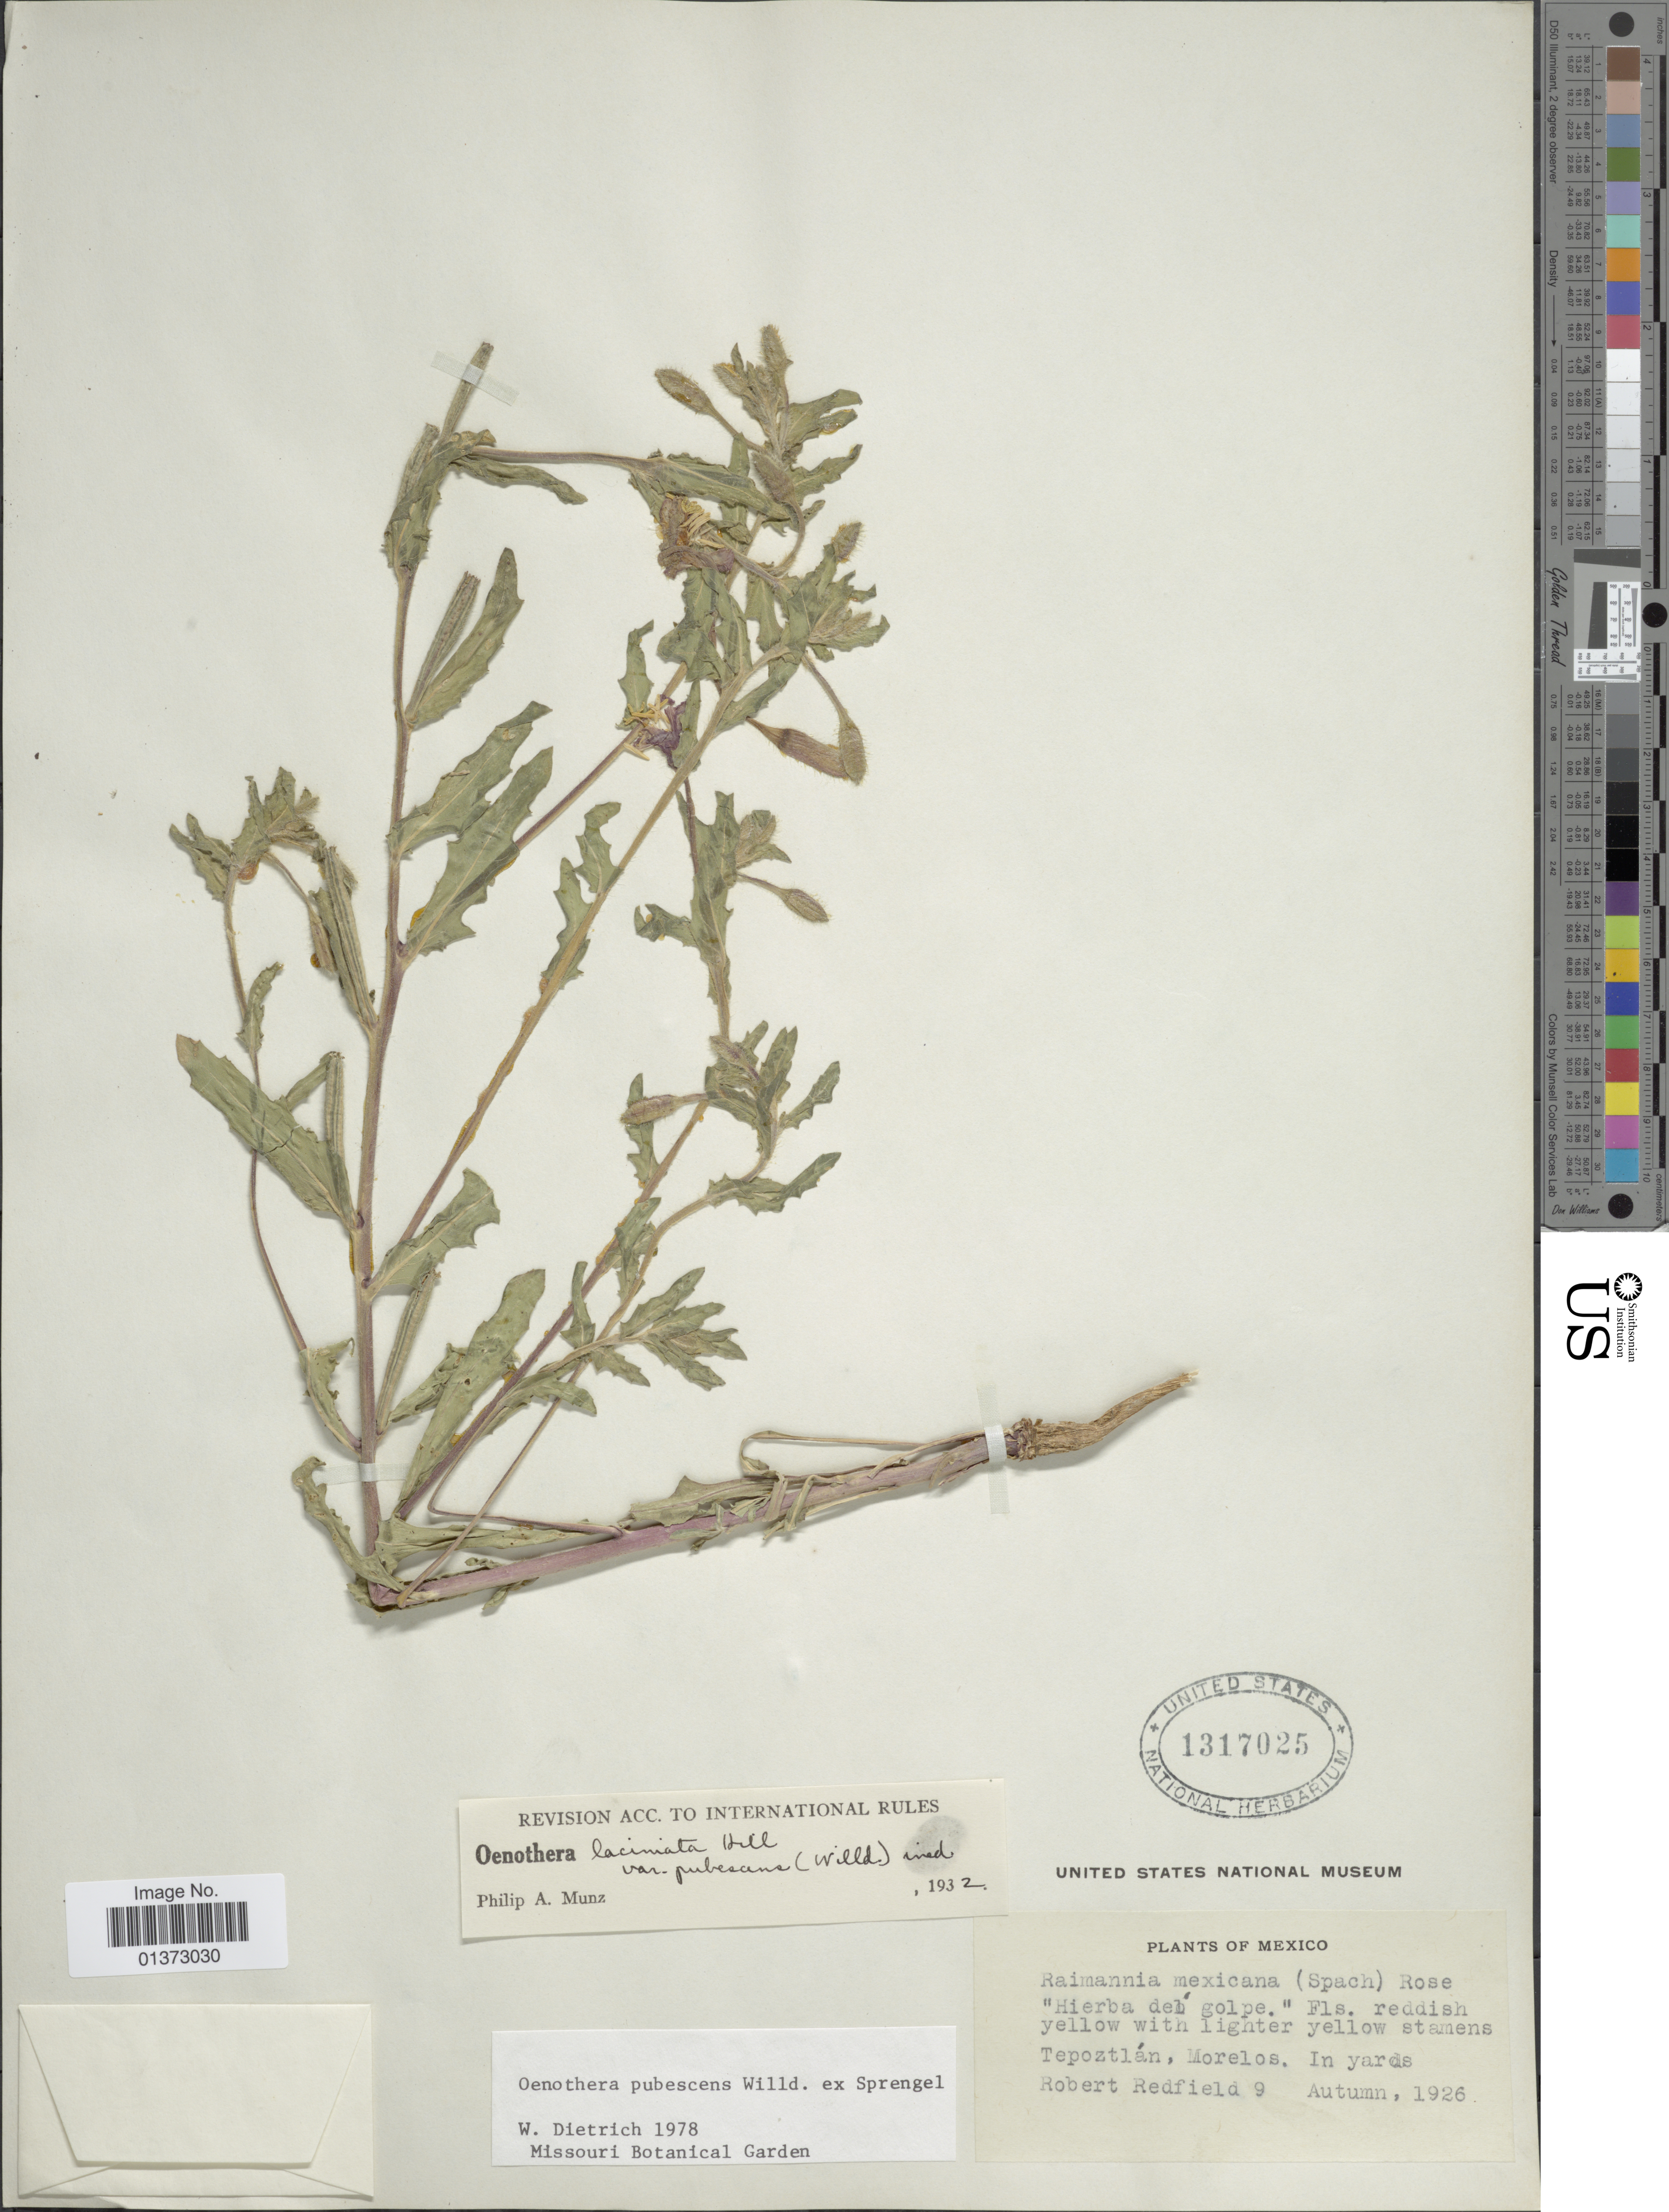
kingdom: Plantae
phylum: Tracheophyta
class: Magnoliopsida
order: Myrtales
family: Onagraceae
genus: Oenothera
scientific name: Oenothera pubescens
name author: Willd. ex Spreng.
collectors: R. Redfield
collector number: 9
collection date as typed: autumn, 1926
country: Mexico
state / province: Morelos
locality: Tepotzlán, in yards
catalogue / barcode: US 1317025